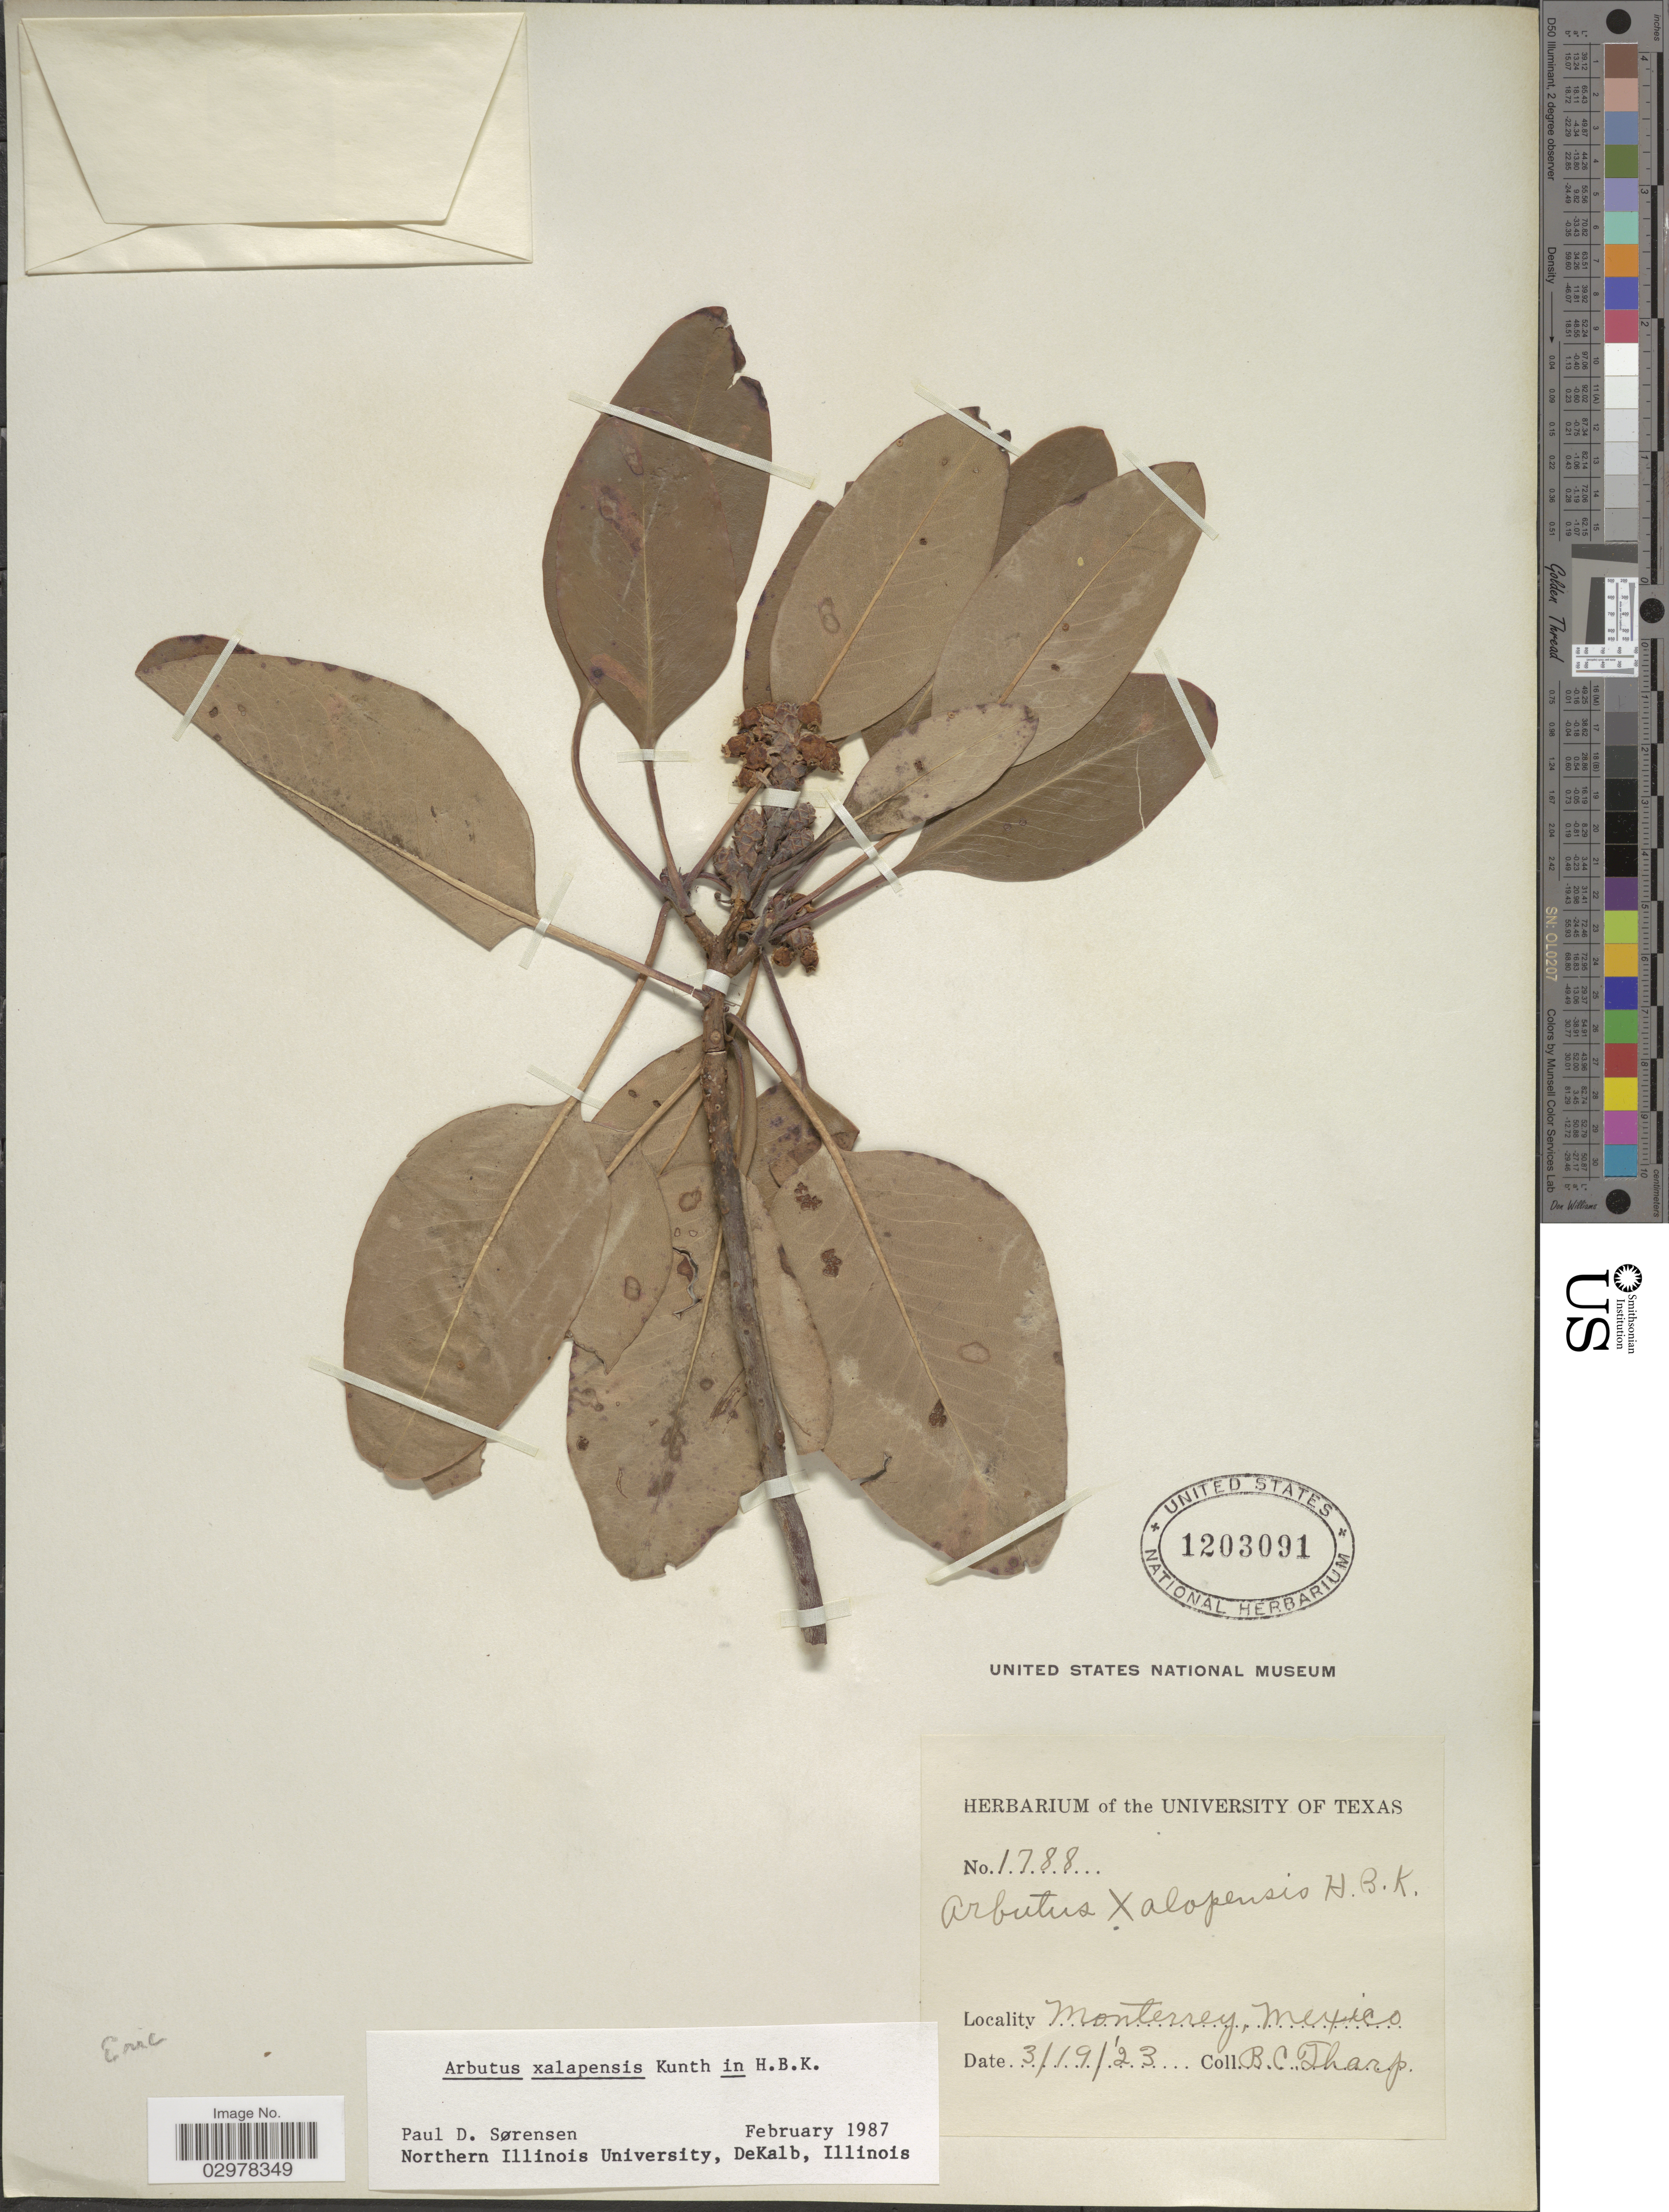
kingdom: Plantae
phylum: Tracheophyta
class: Magnoliopsida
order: Ericales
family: Ericaceae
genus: Arbutus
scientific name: Arbutus xalapensis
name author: Kunth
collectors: B. C. Tharp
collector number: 1788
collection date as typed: Transcribed d/m/y: 19/3/23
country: Mexico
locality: Monterrey.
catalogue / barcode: US 1203091